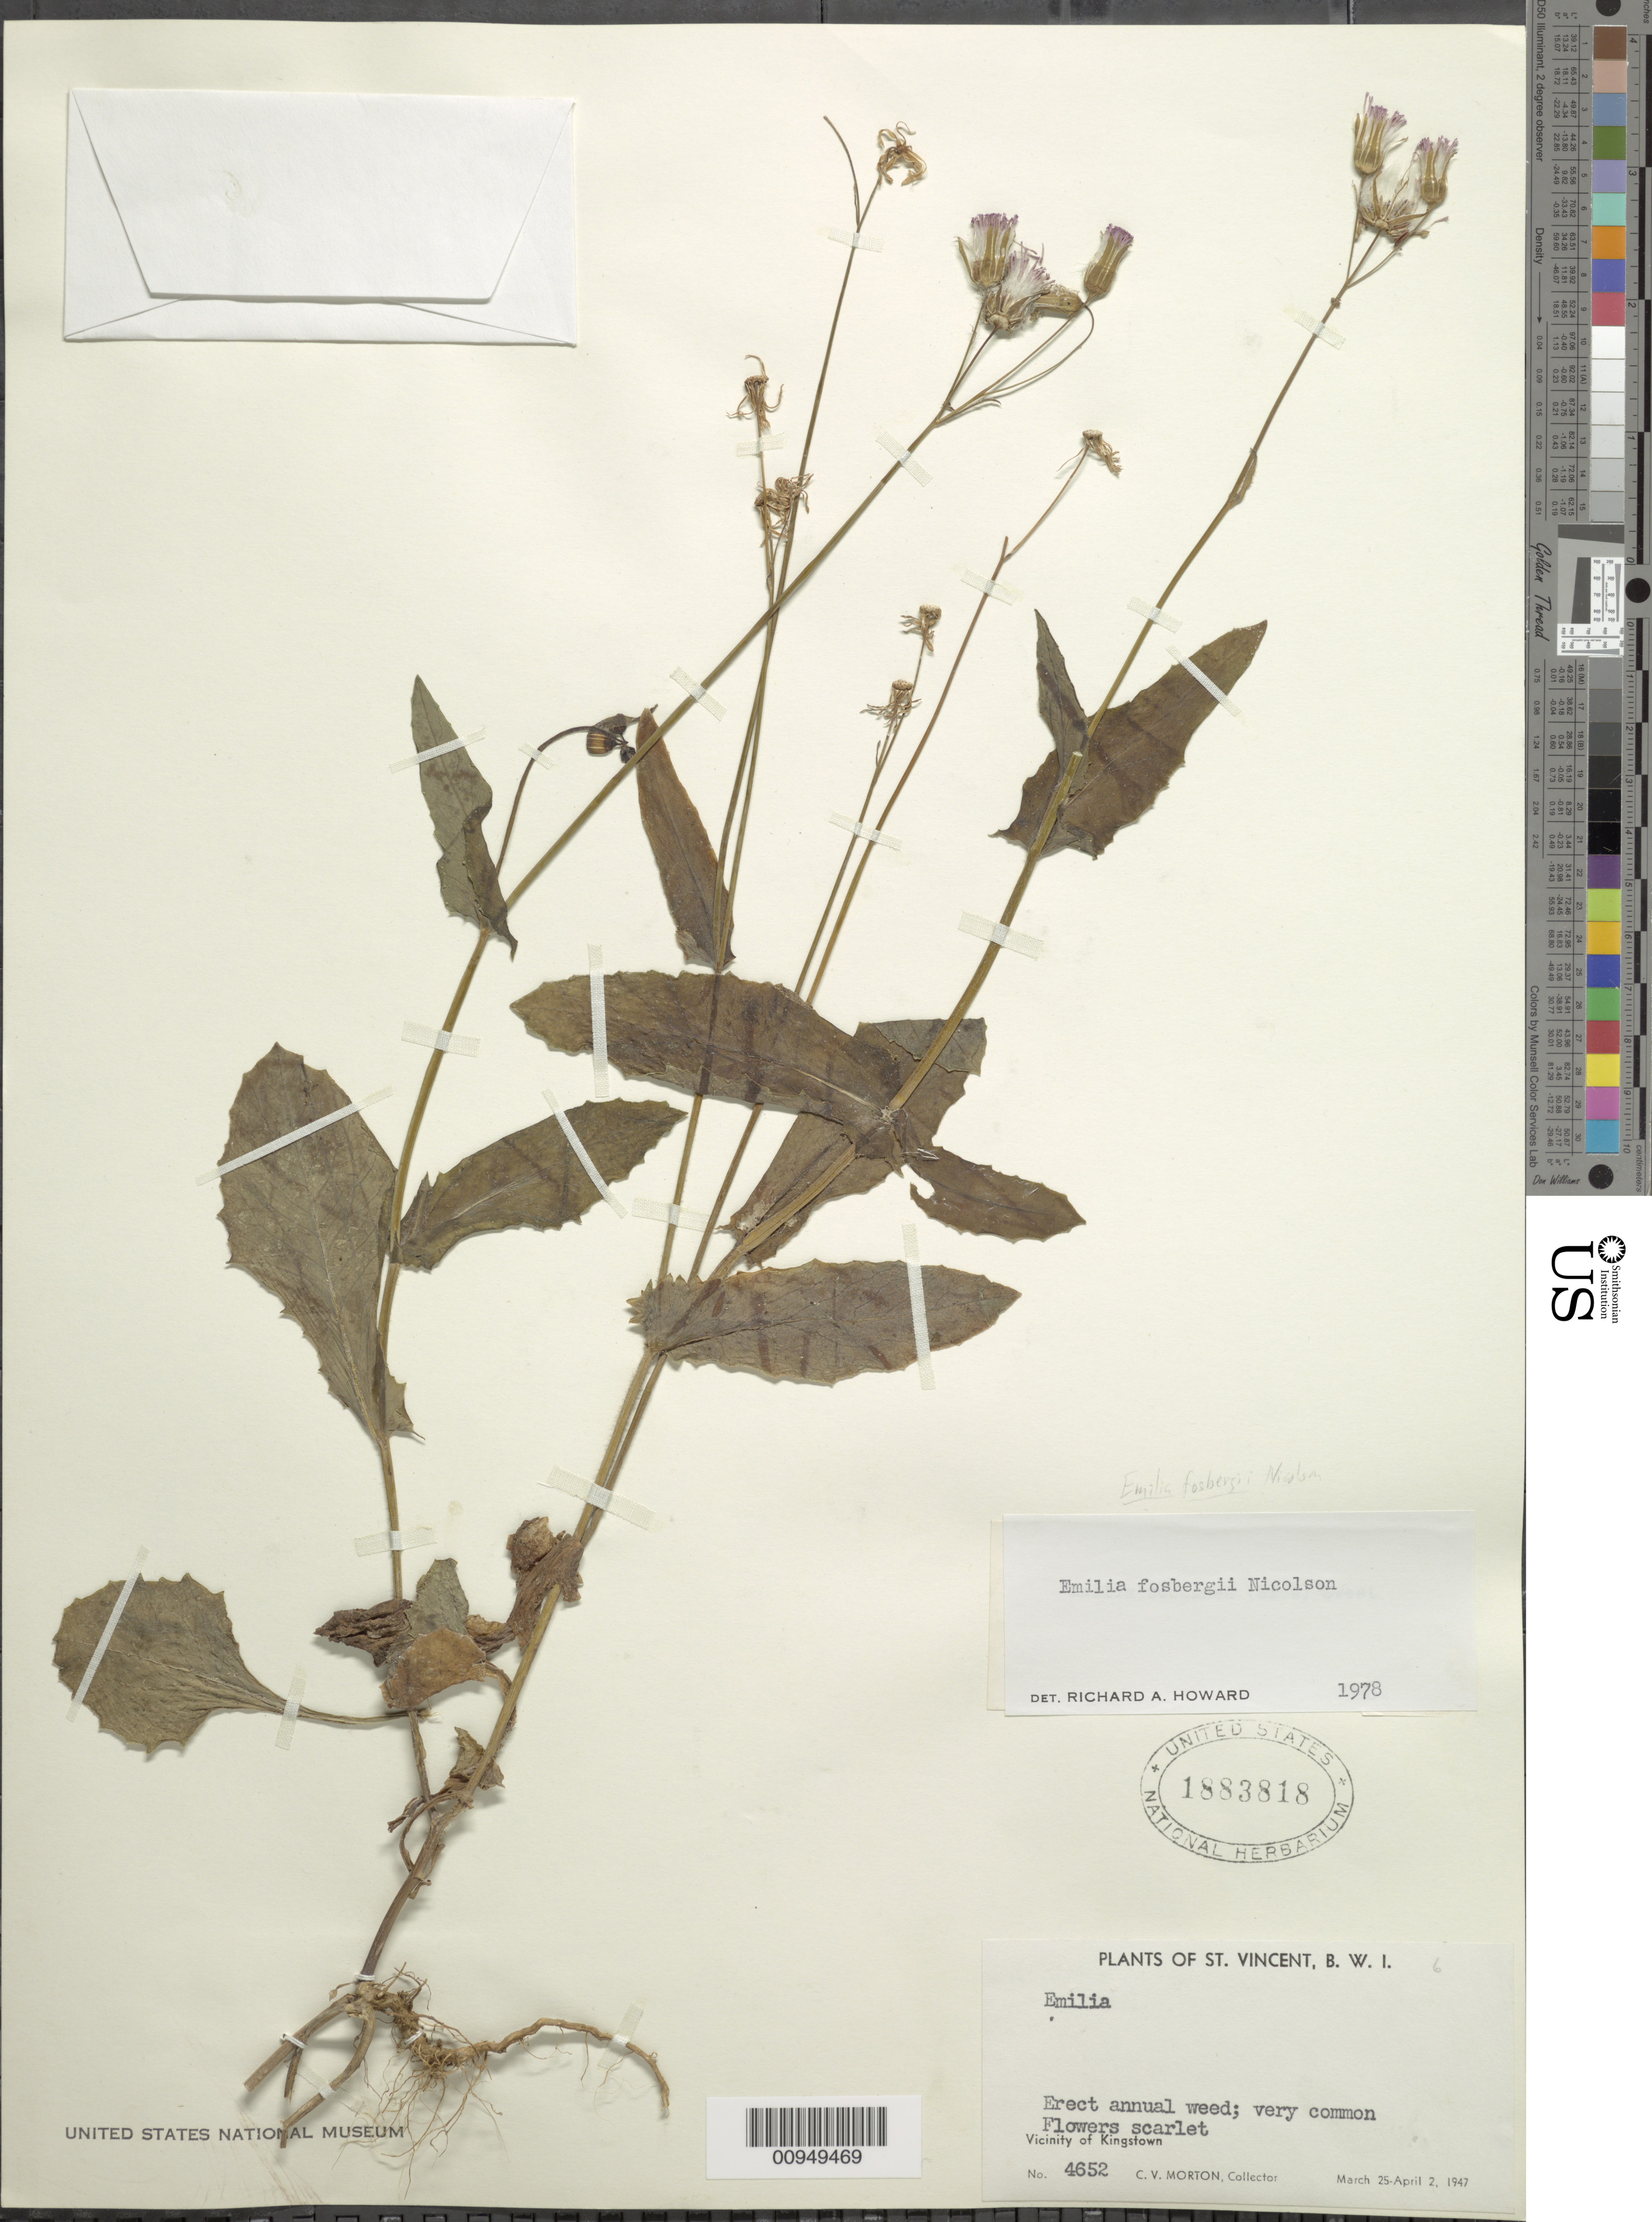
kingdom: Plantae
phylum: Tracheophyta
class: Magnoliopsida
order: Asterales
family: Asteraceae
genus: Emilia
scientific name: Emilia fosbergii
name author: Nicolson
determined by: Howard, R. A.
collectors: C. V. Morton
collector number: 4652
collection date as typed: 25 Mar 1947 to 02 Apr 1947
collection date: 1947-03-25/1947-04-02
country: St. Vincent - Grenadines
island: St. Vincent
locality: Vicinity of Kingstown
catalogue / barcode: US 1883818